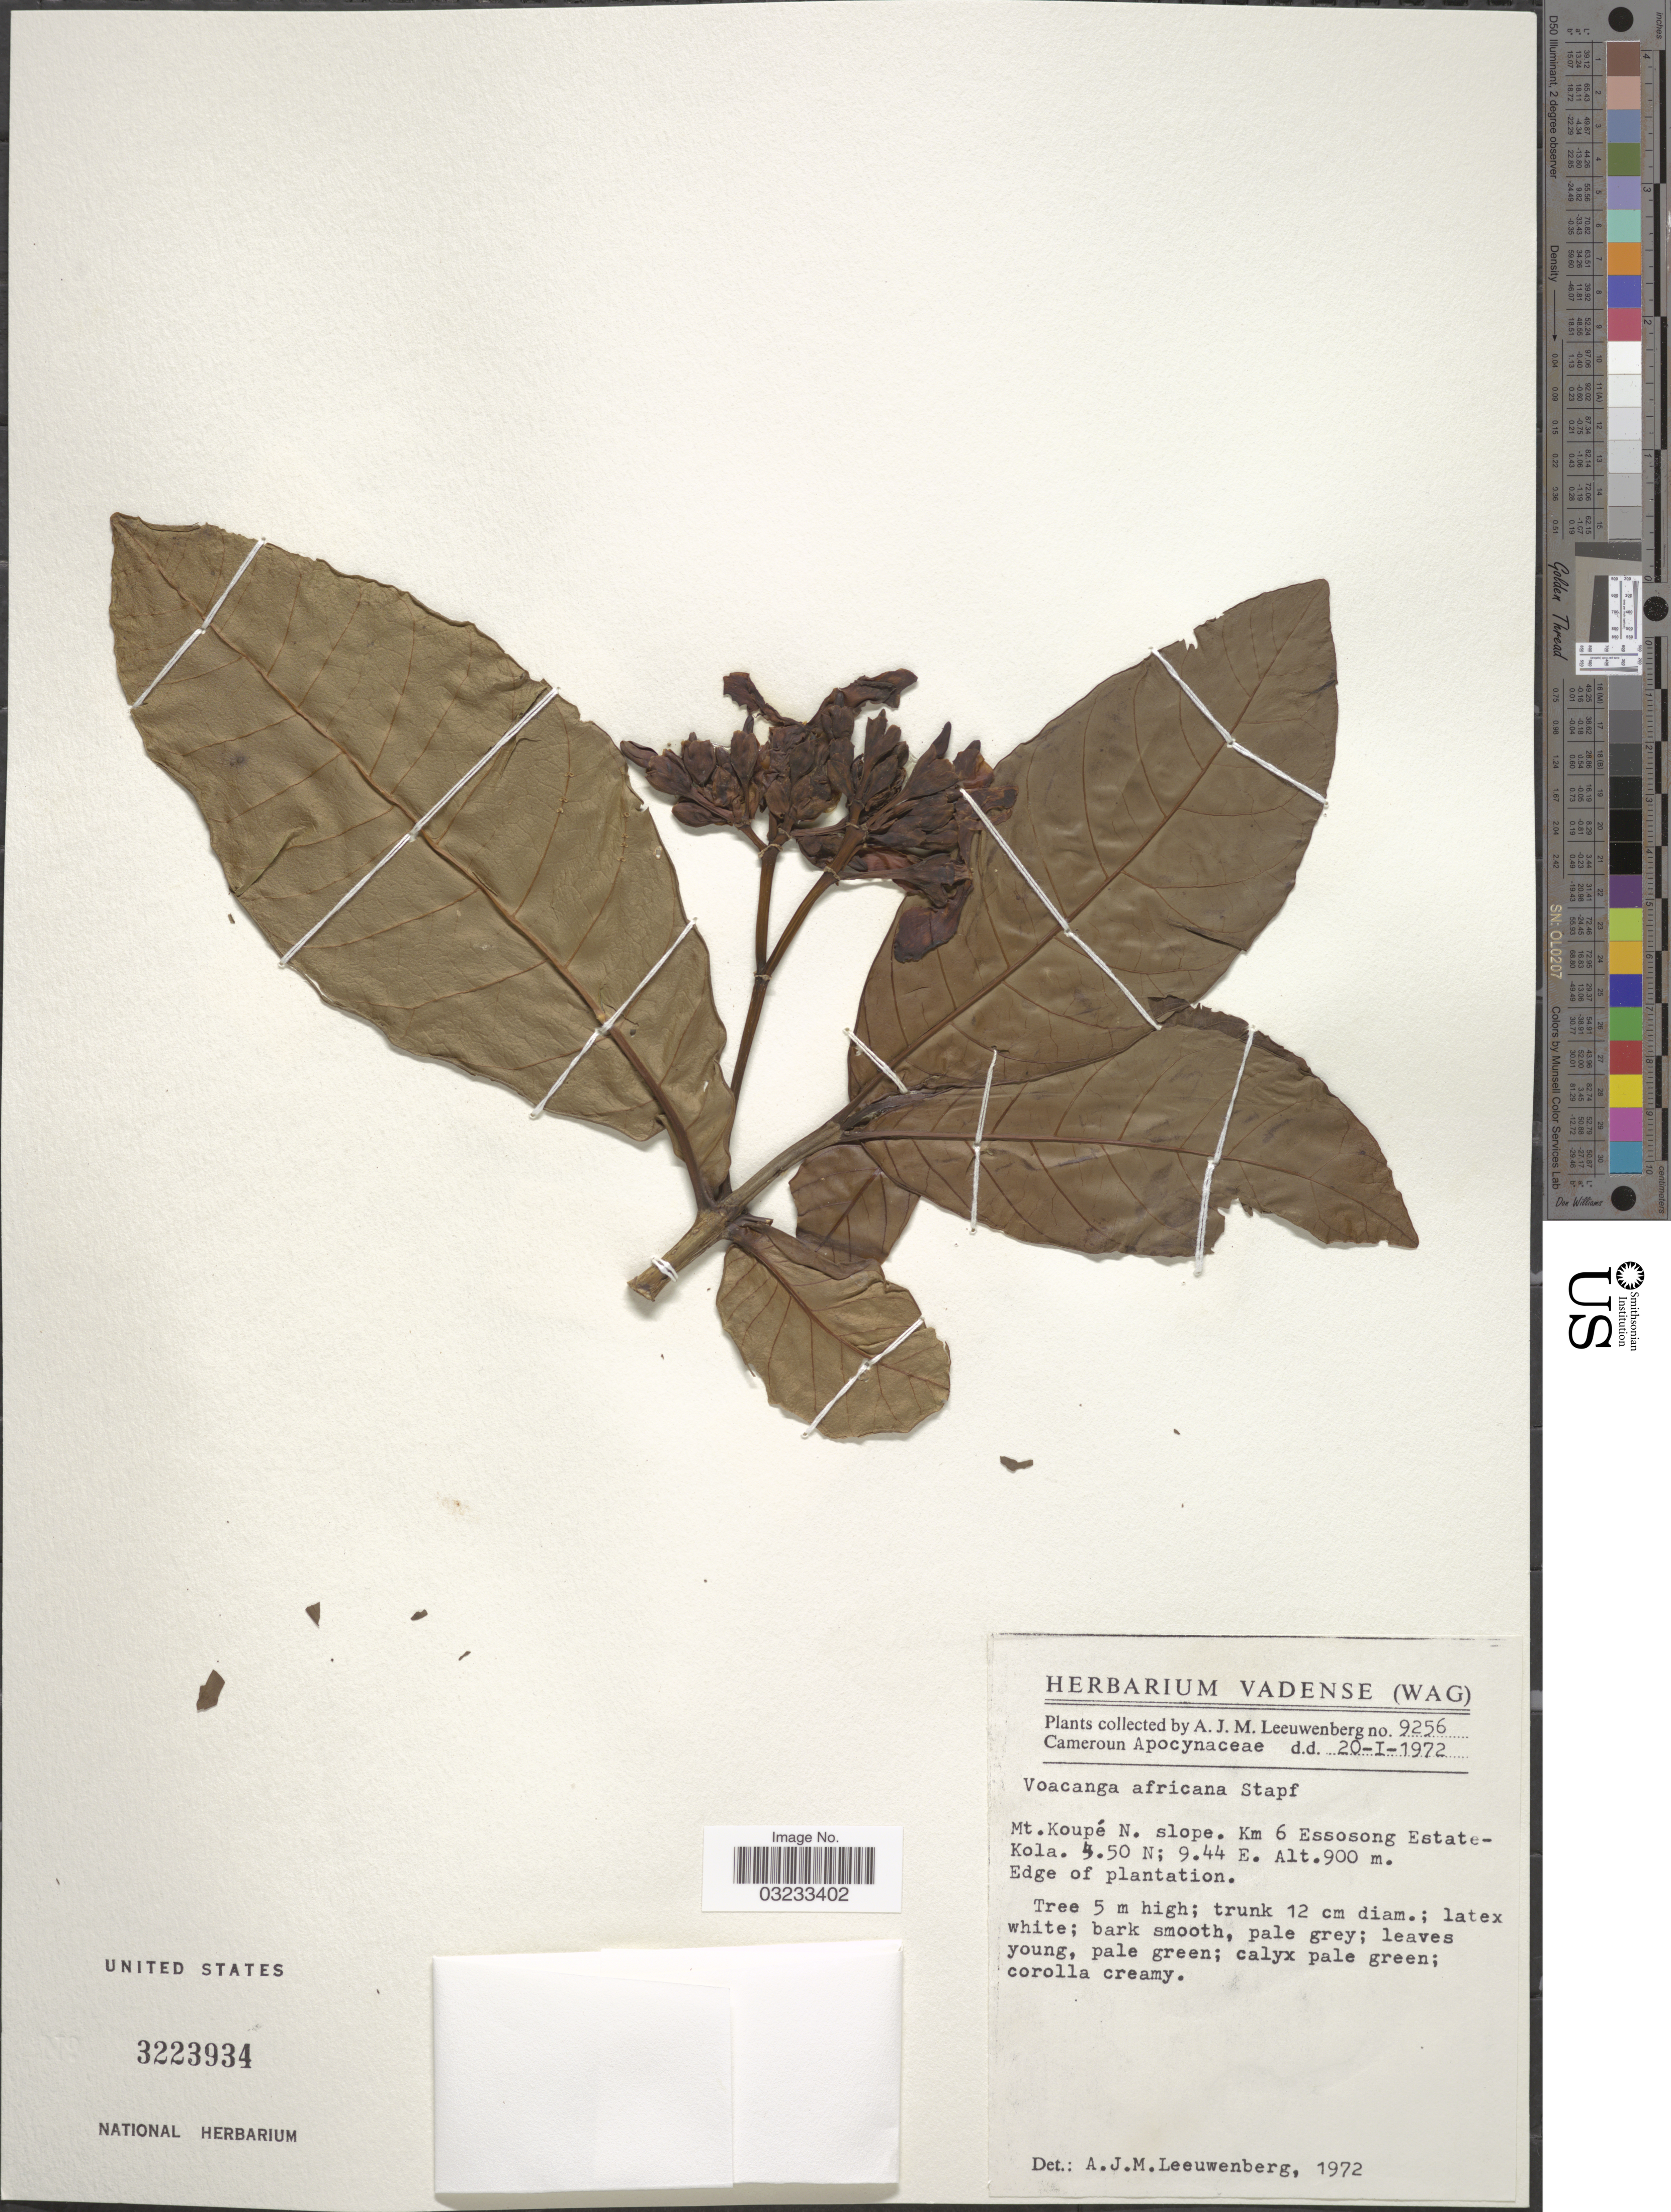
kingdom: Plantae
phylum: Tracheophyta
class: Magnoliopsida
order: Gentianales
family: Apocynaceae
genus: Voacanga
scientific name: Voacanga africana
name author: Stapf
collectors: A. J. M. Leeuwenberg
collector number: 9256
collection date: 1972-01-20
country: Cameroon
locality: Mt. Koupé N. slope. Km 6 Essosong Estate-Kola.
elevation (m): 900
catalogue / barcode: US 3223934